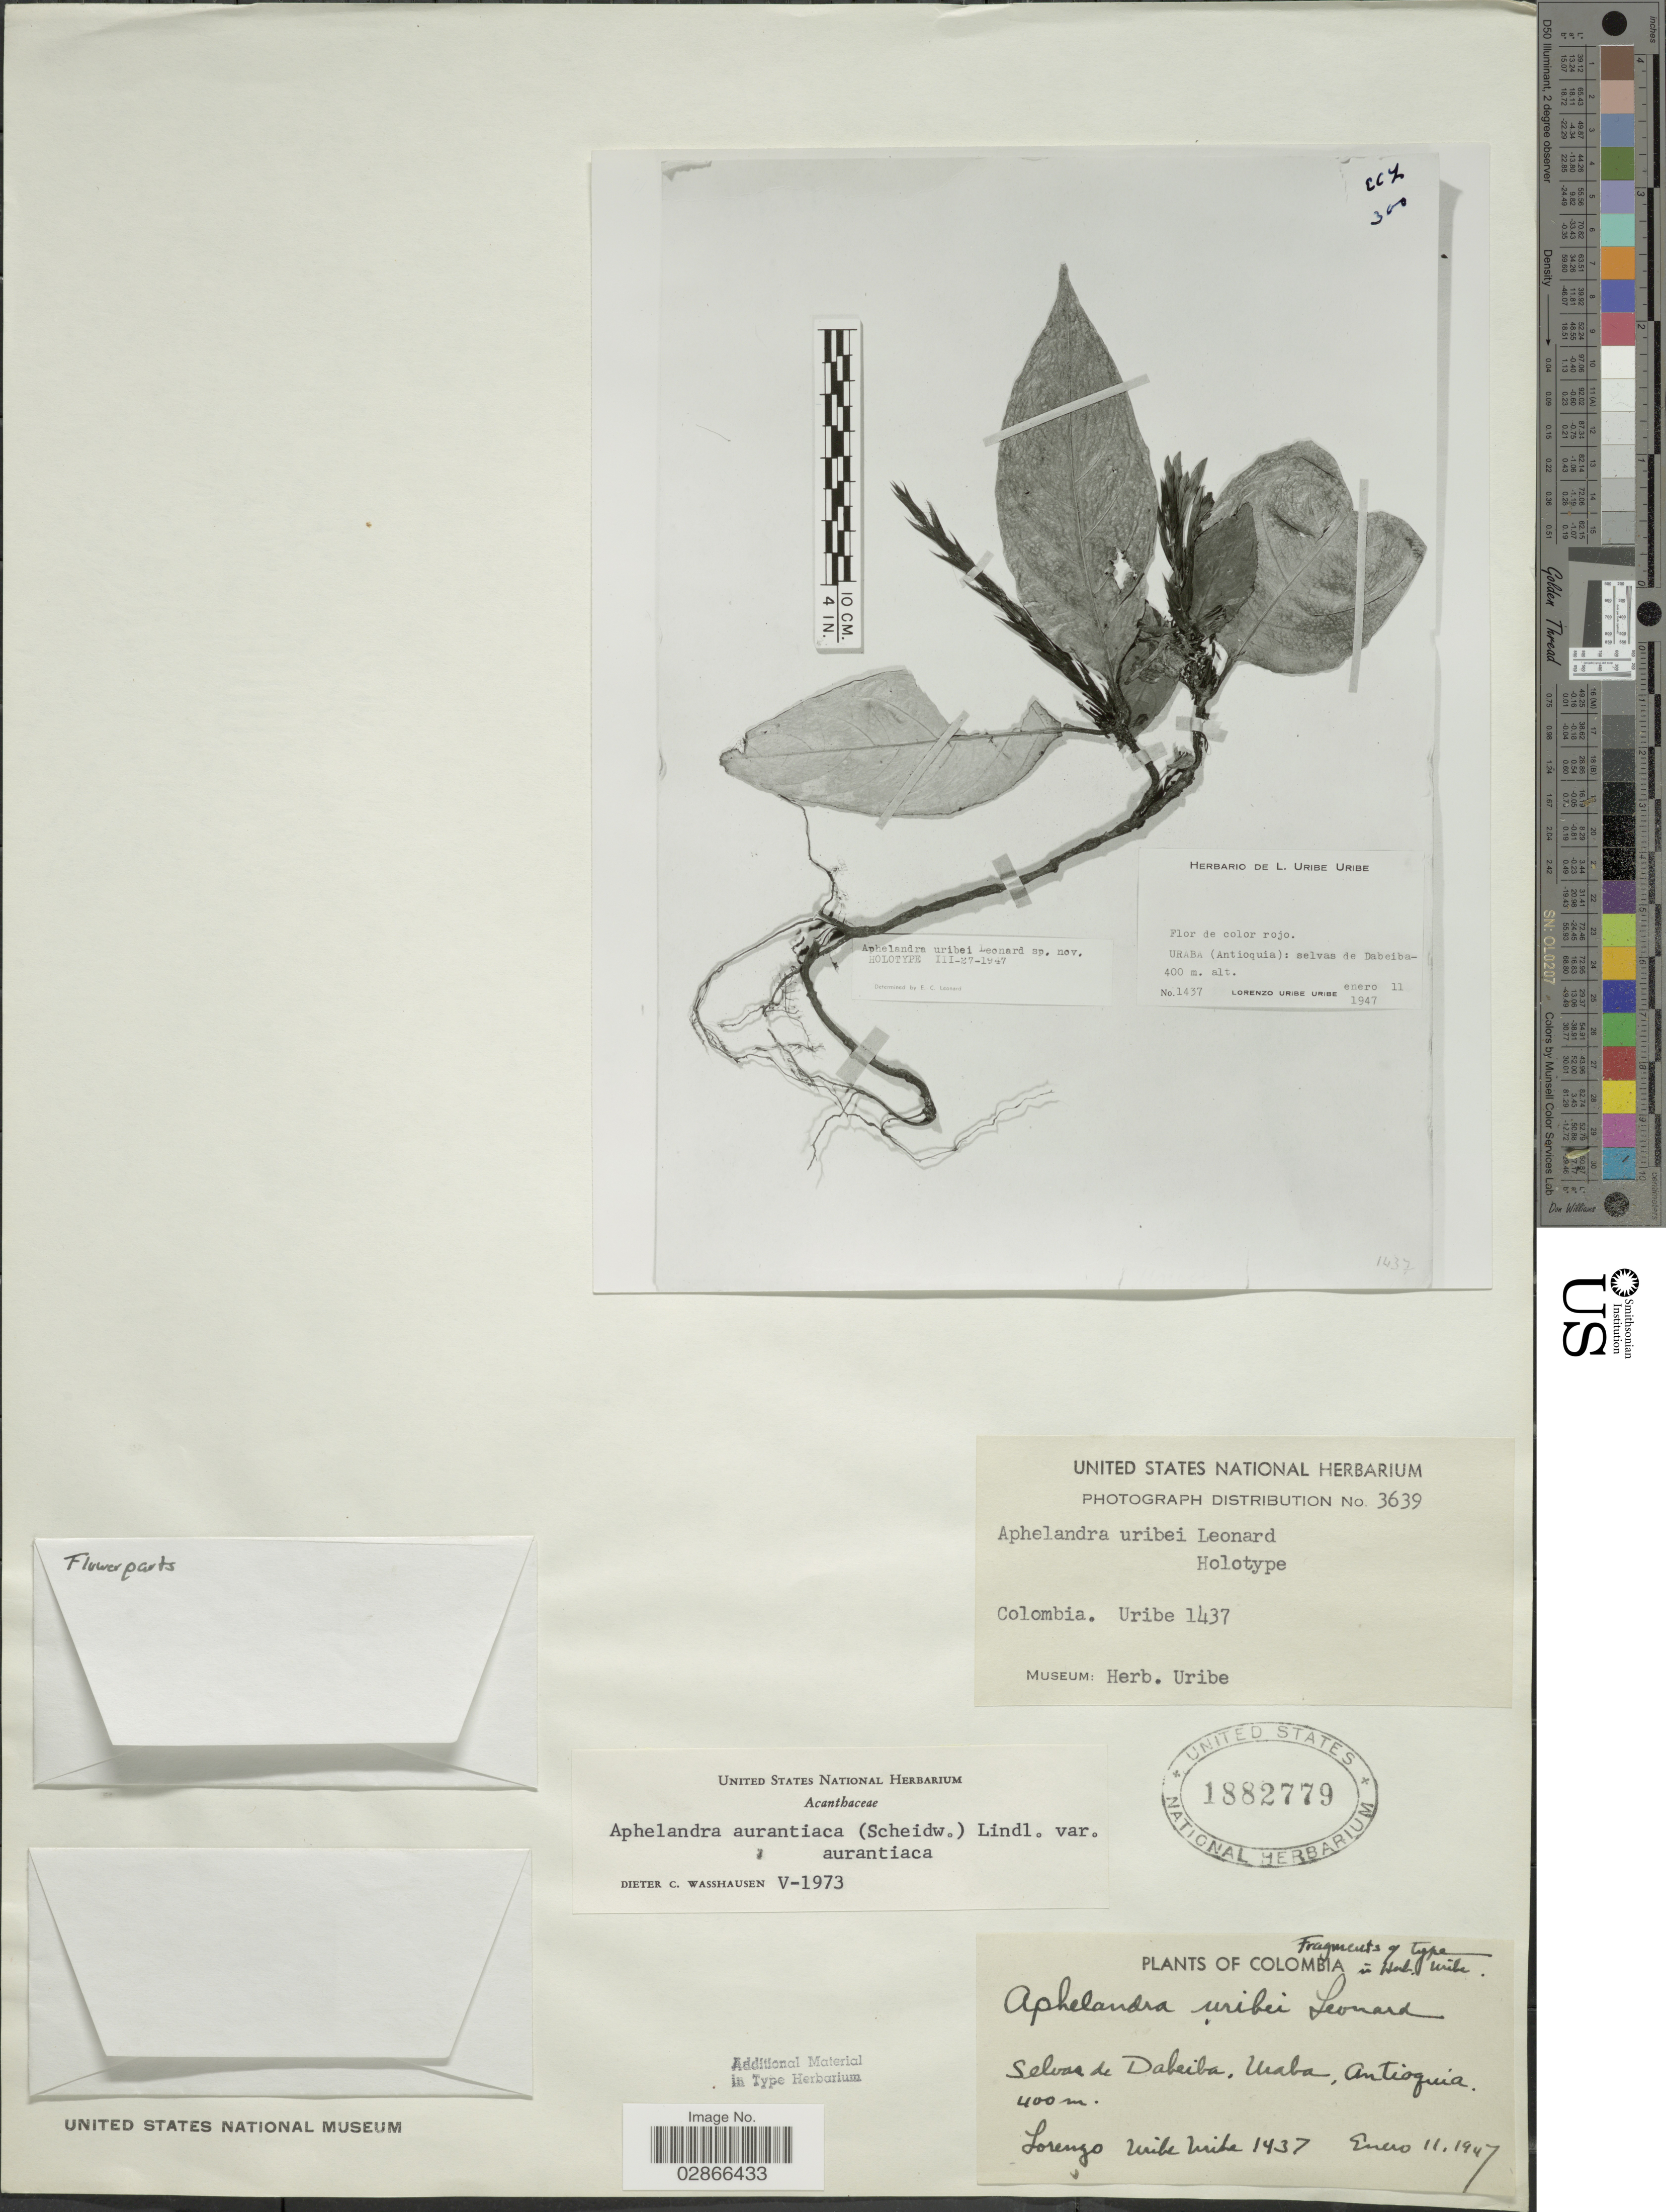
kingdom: Plantae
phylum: Tracheophyta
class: Magnoliopsida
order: Lamiales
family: Acanthaceae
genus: Aphelandra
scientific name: Aphelandra aurantiaca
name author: (Scheidw.) Lindl.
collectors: L. Uribe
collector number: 1437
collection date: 1947-01-11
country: Colombia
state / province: Antioquia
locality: Uraba: selvas de Dabeiba.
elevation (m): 400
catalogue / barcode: US 1882779